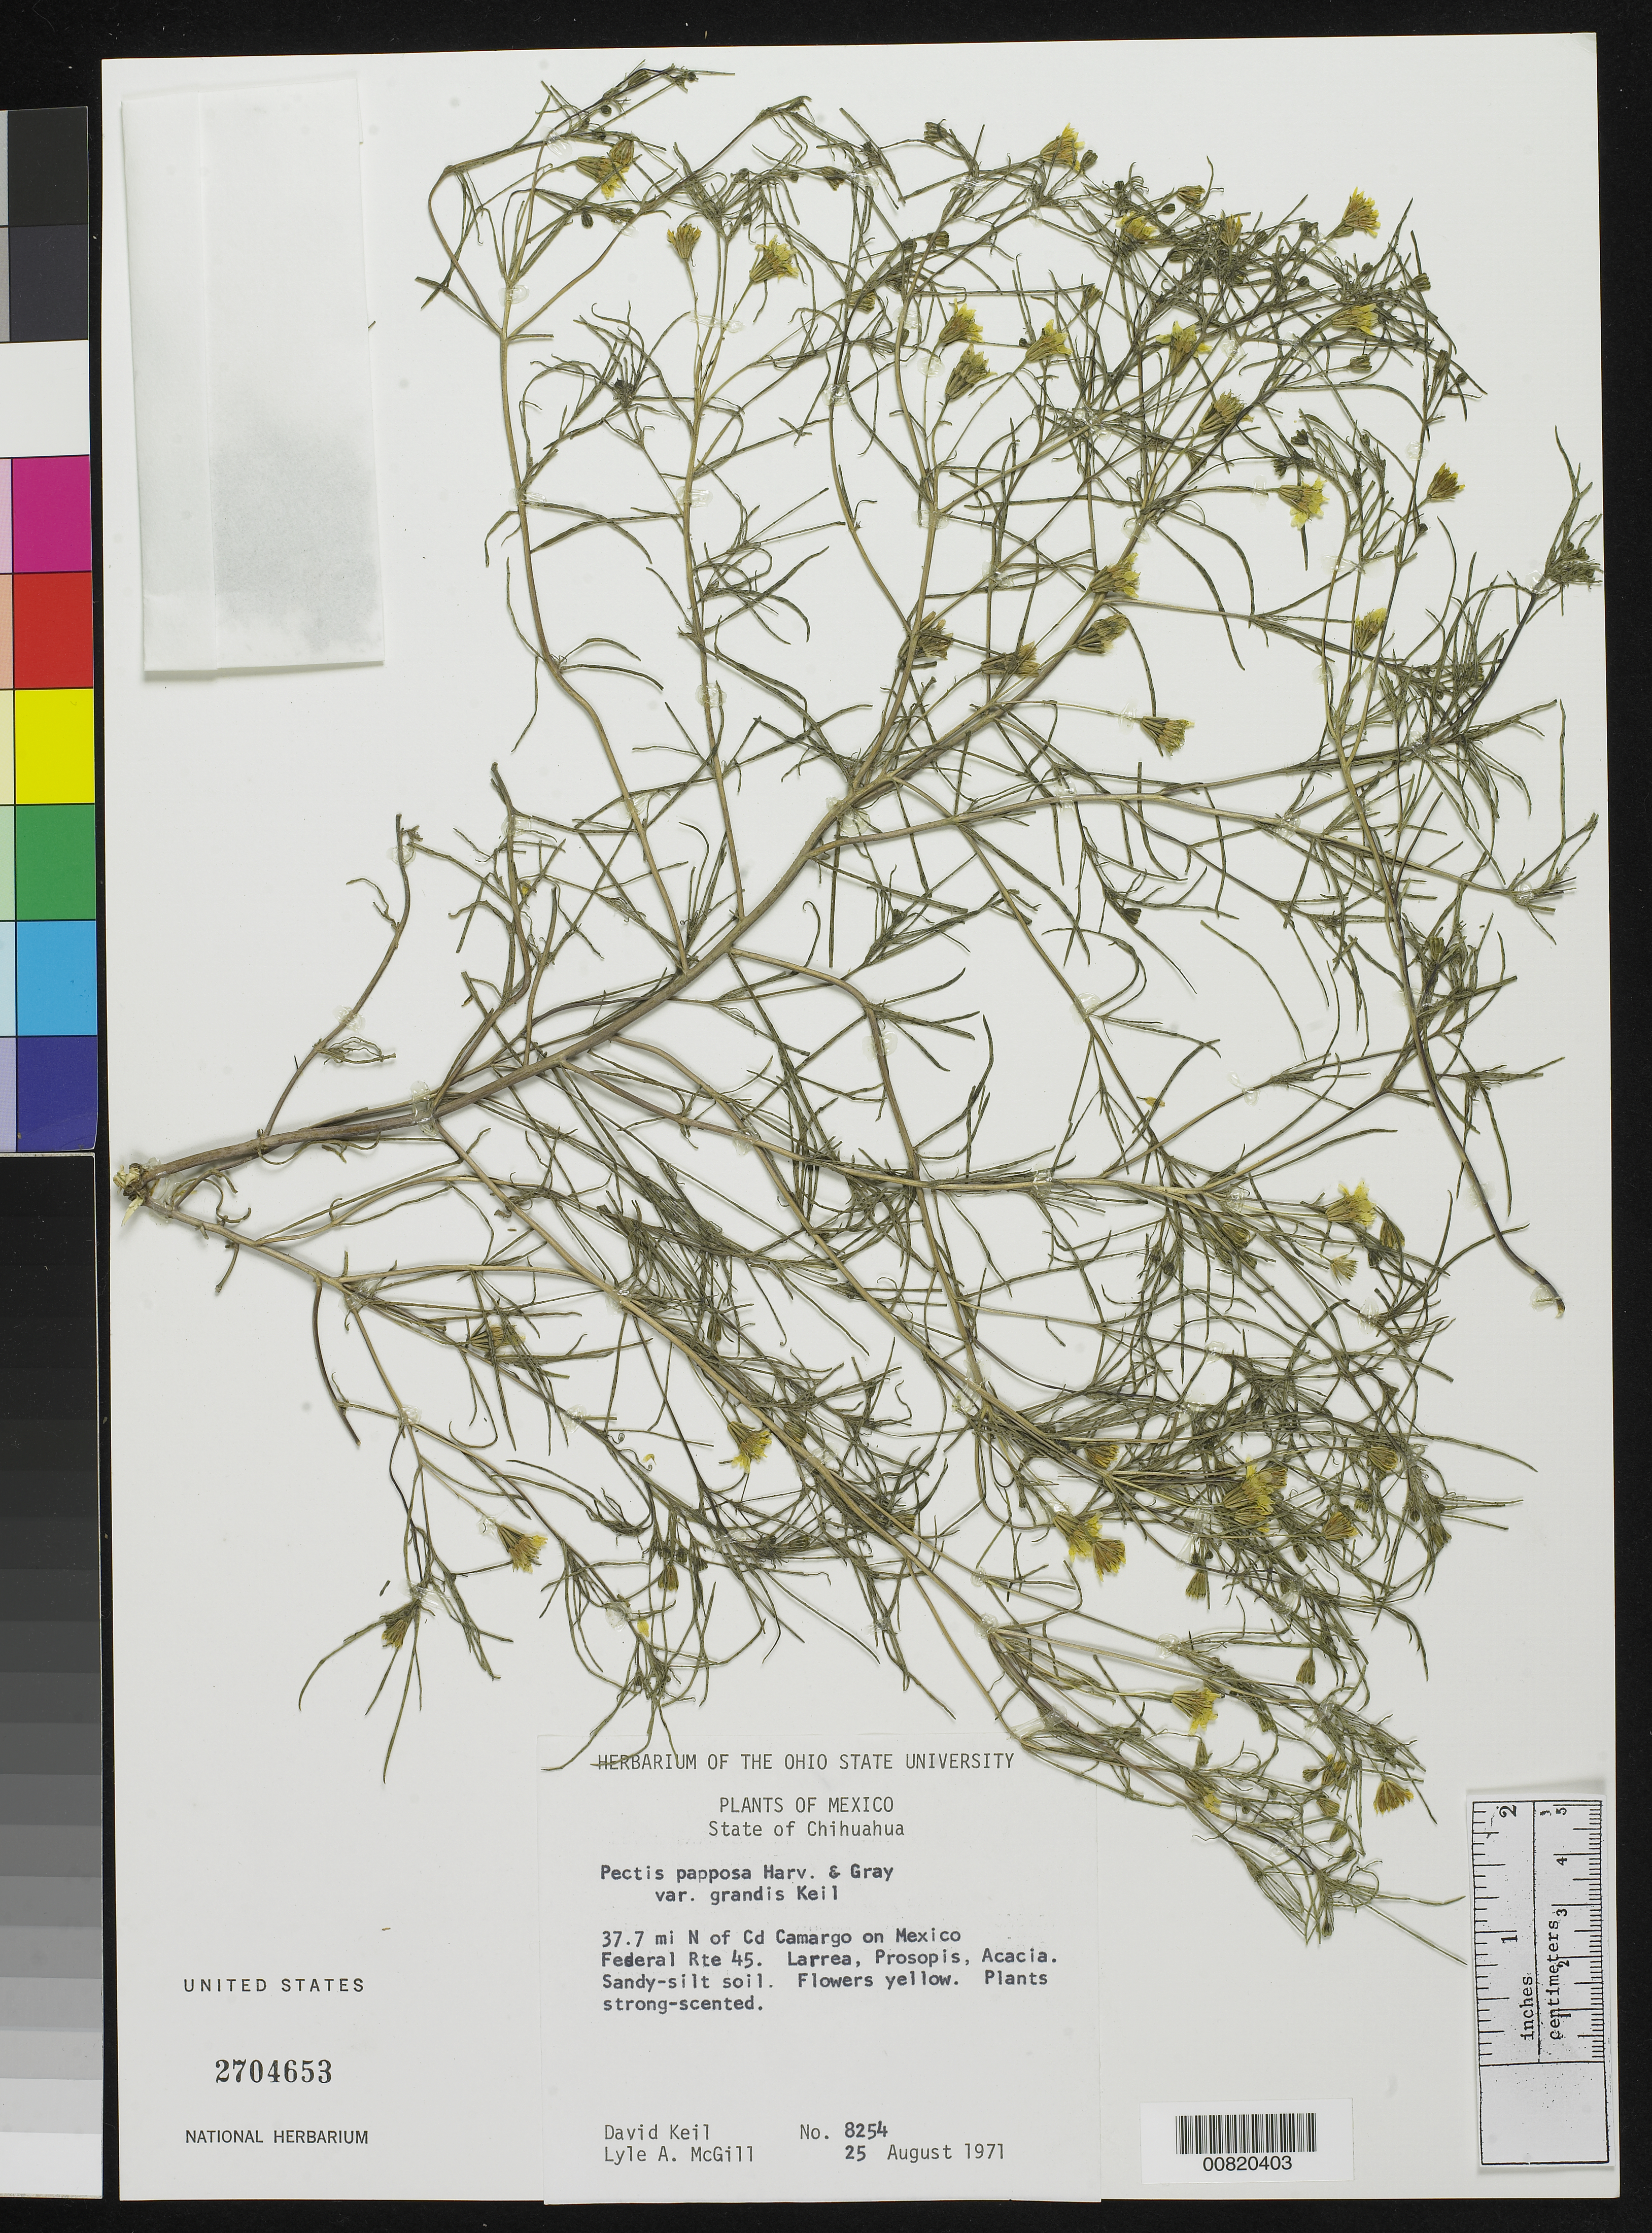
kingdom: Plantae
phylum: Tracheophyta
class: Magnoliopsida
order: Asterales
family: Asteraceae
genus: Pectis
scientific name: Pectis papposa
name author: Harv. & A. Gray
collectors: D. J. Keil & L. McGill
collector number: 8254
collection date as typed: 25 Aug 1971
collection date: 1971-08-25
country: Mexico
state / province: Chihuahua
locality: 37.7 mi. N of Cd. Camargo on Mexico Federal Rte. 45.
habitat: Larrea, Prosopis, Acacia. Sandy-silt soil.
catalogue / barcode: US 2704653